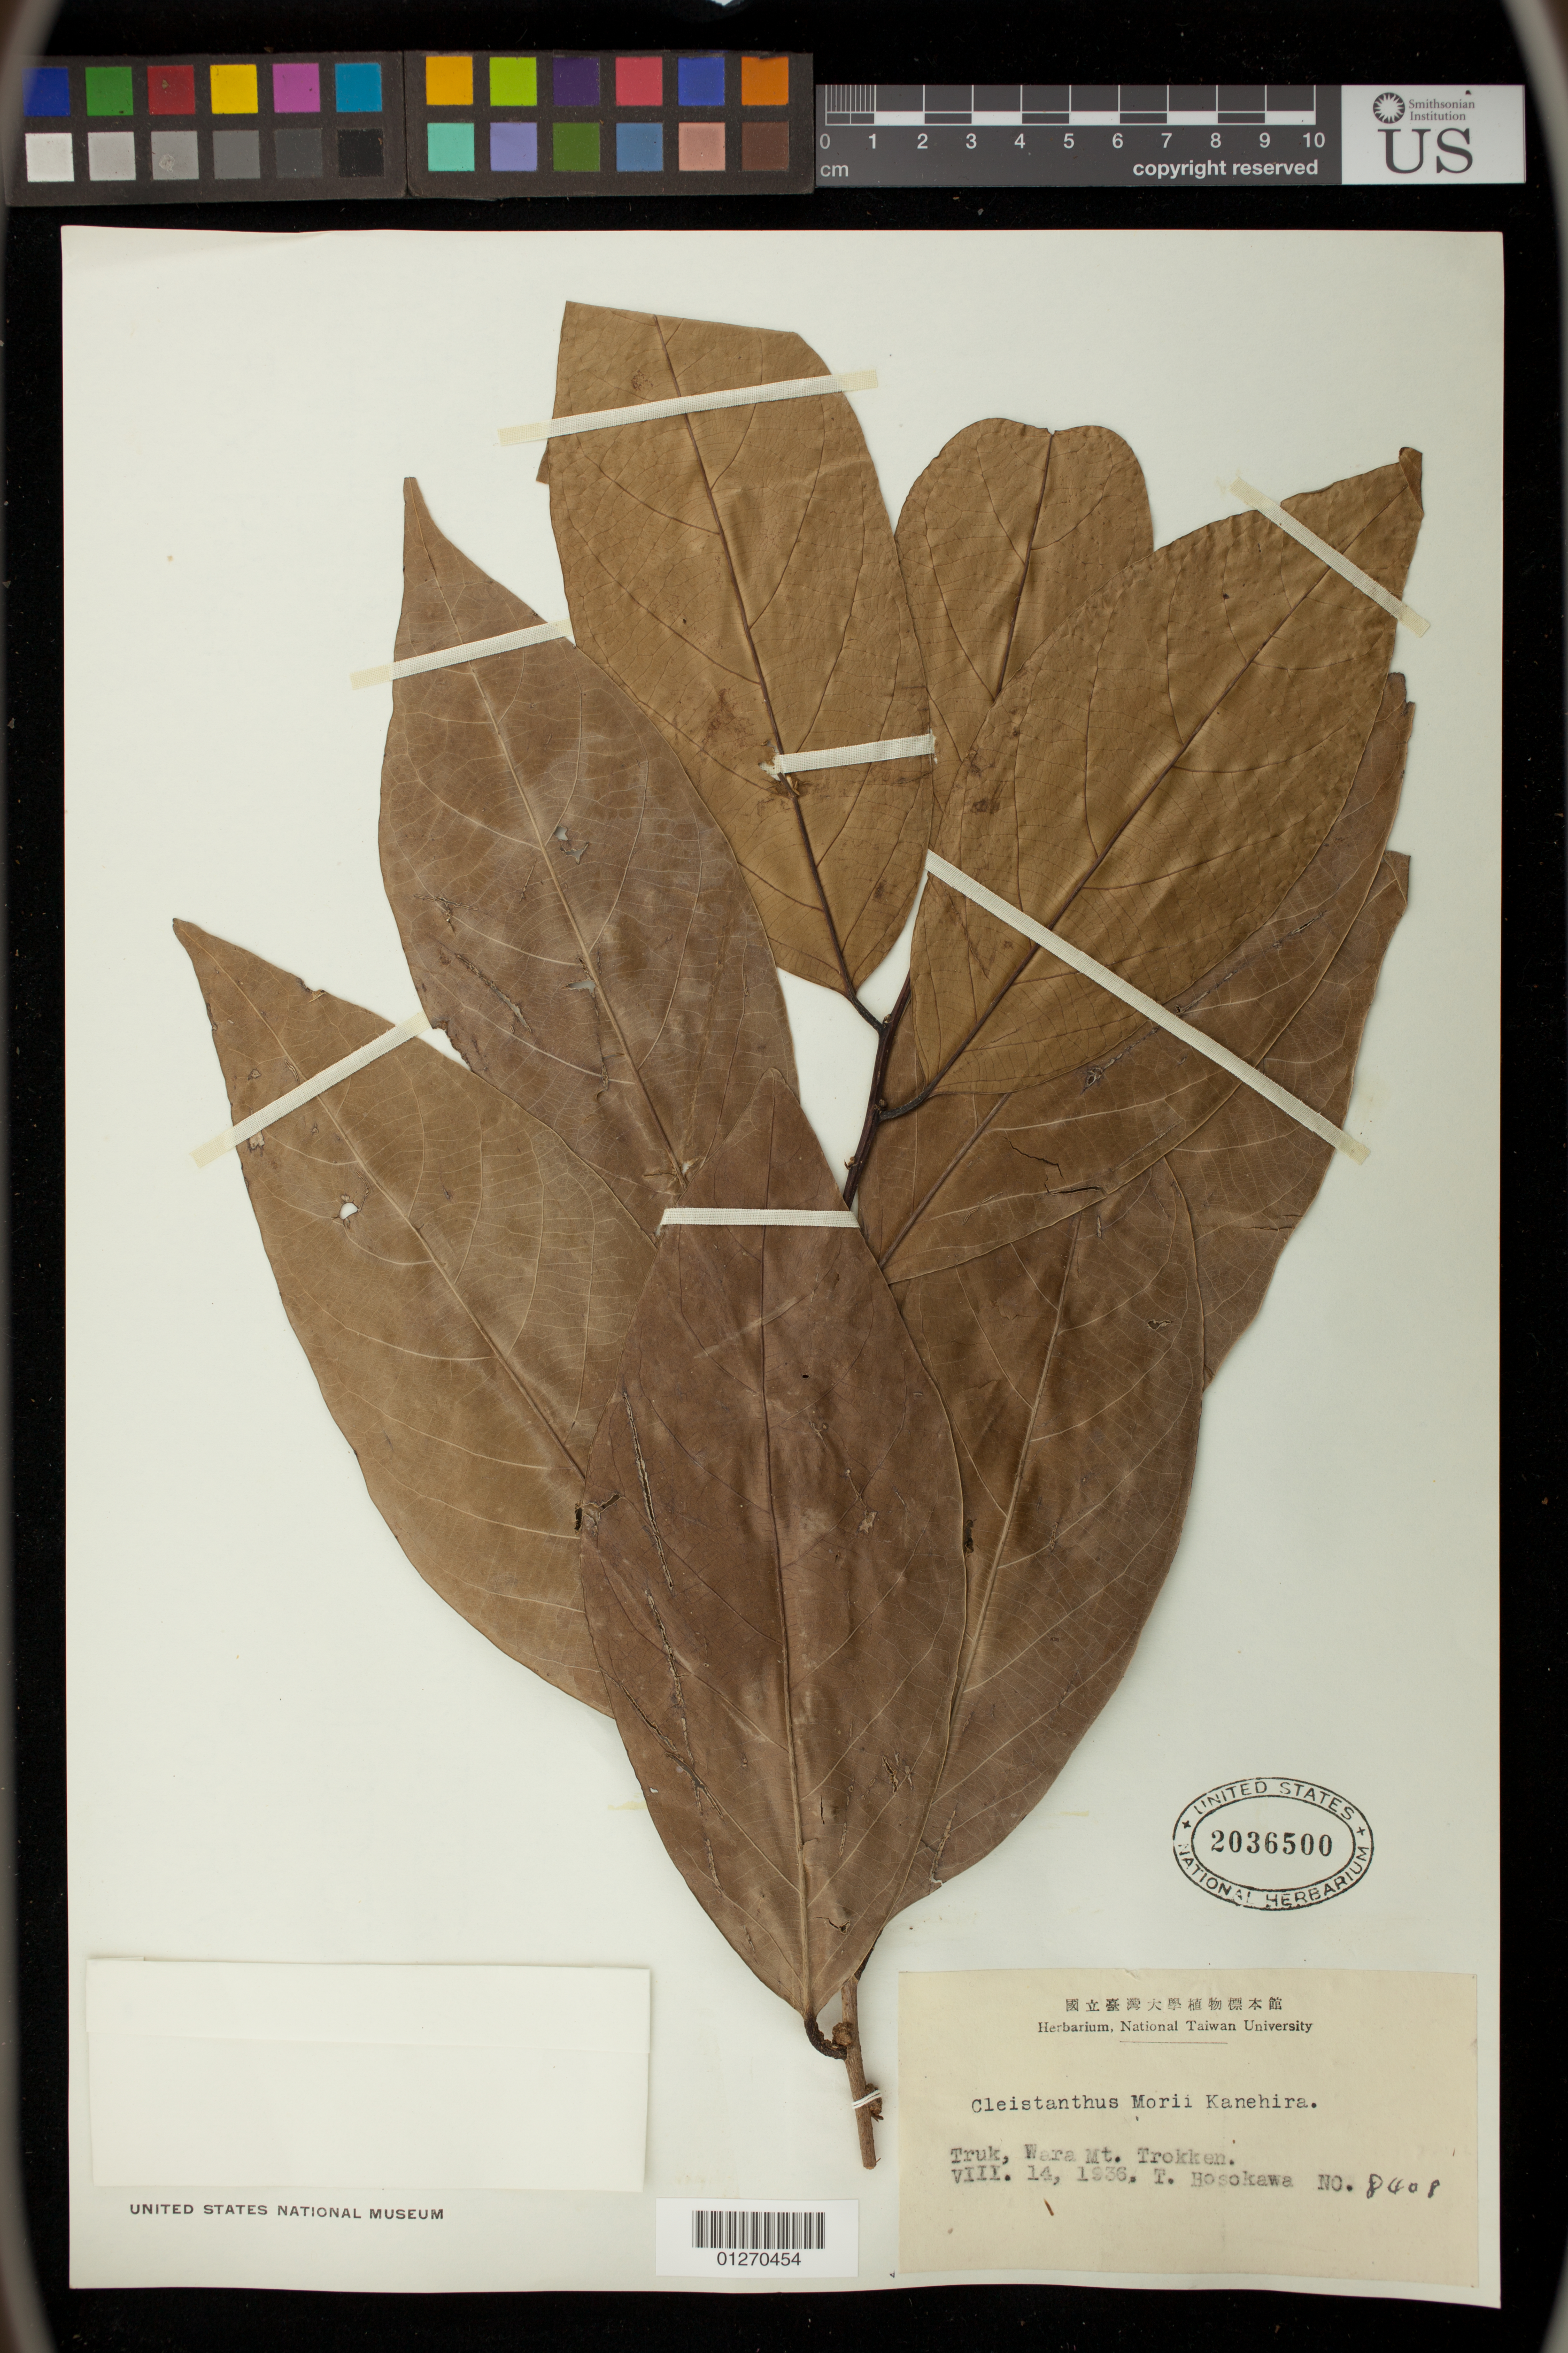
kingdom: Plantae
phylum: Tracheophyta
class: Magnoliopsida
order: Malpighiales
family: Phyllanthaceae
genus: Cleistanthus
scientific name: Cleistanthus morii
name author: Kaneh.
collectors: T. Hosokawa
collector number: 8408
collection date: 1936-08-14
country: Micronesia, Federated States of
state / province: Truk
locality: Wara Mt. Trokken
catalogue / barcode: US 2036500